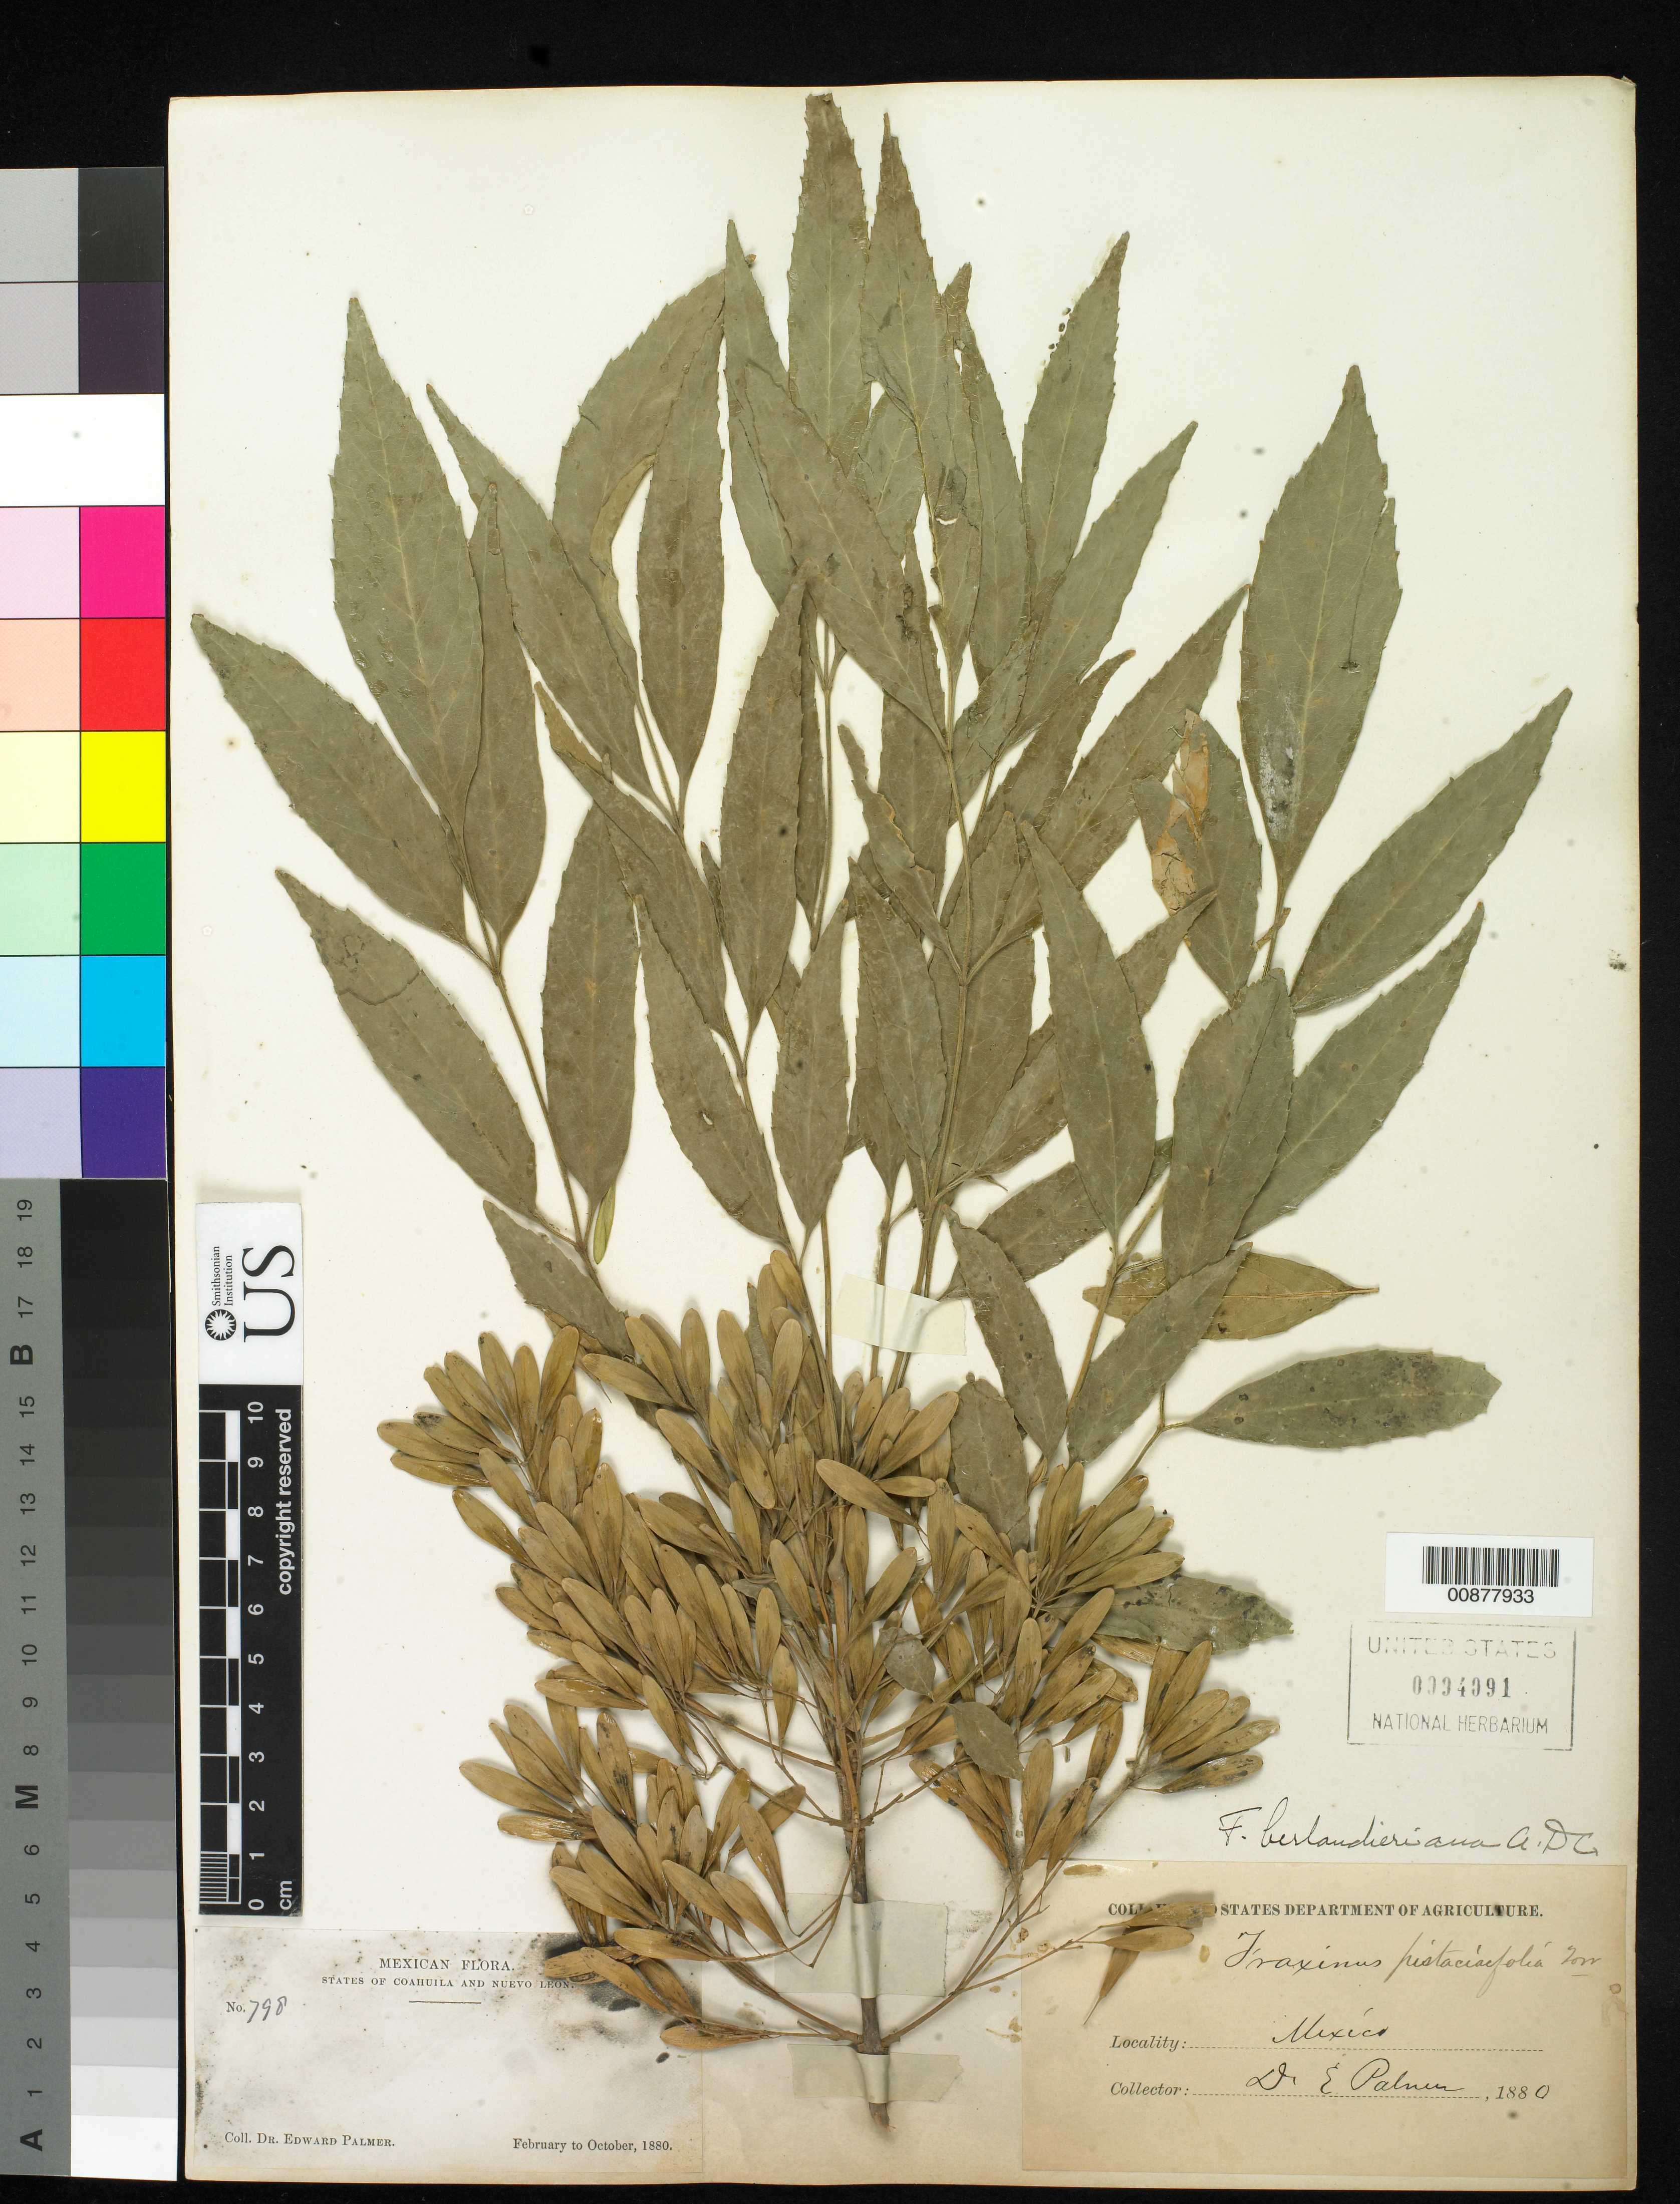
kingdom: Plantae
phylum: Tracheophyta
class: Magnoliopsida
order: Lamiales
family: Oleaceae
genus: Fraxinus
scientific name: Fraxinus berlandieriana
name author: A. DC.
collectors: E. Palmer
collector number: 798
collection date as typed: Feb 1880 to -- Oct 1880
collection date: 1880-02/1880-10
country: Mexico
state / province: Coahuila / Nuevo León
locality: States of Coahuila and Nuevo León.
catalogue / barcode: US 94091